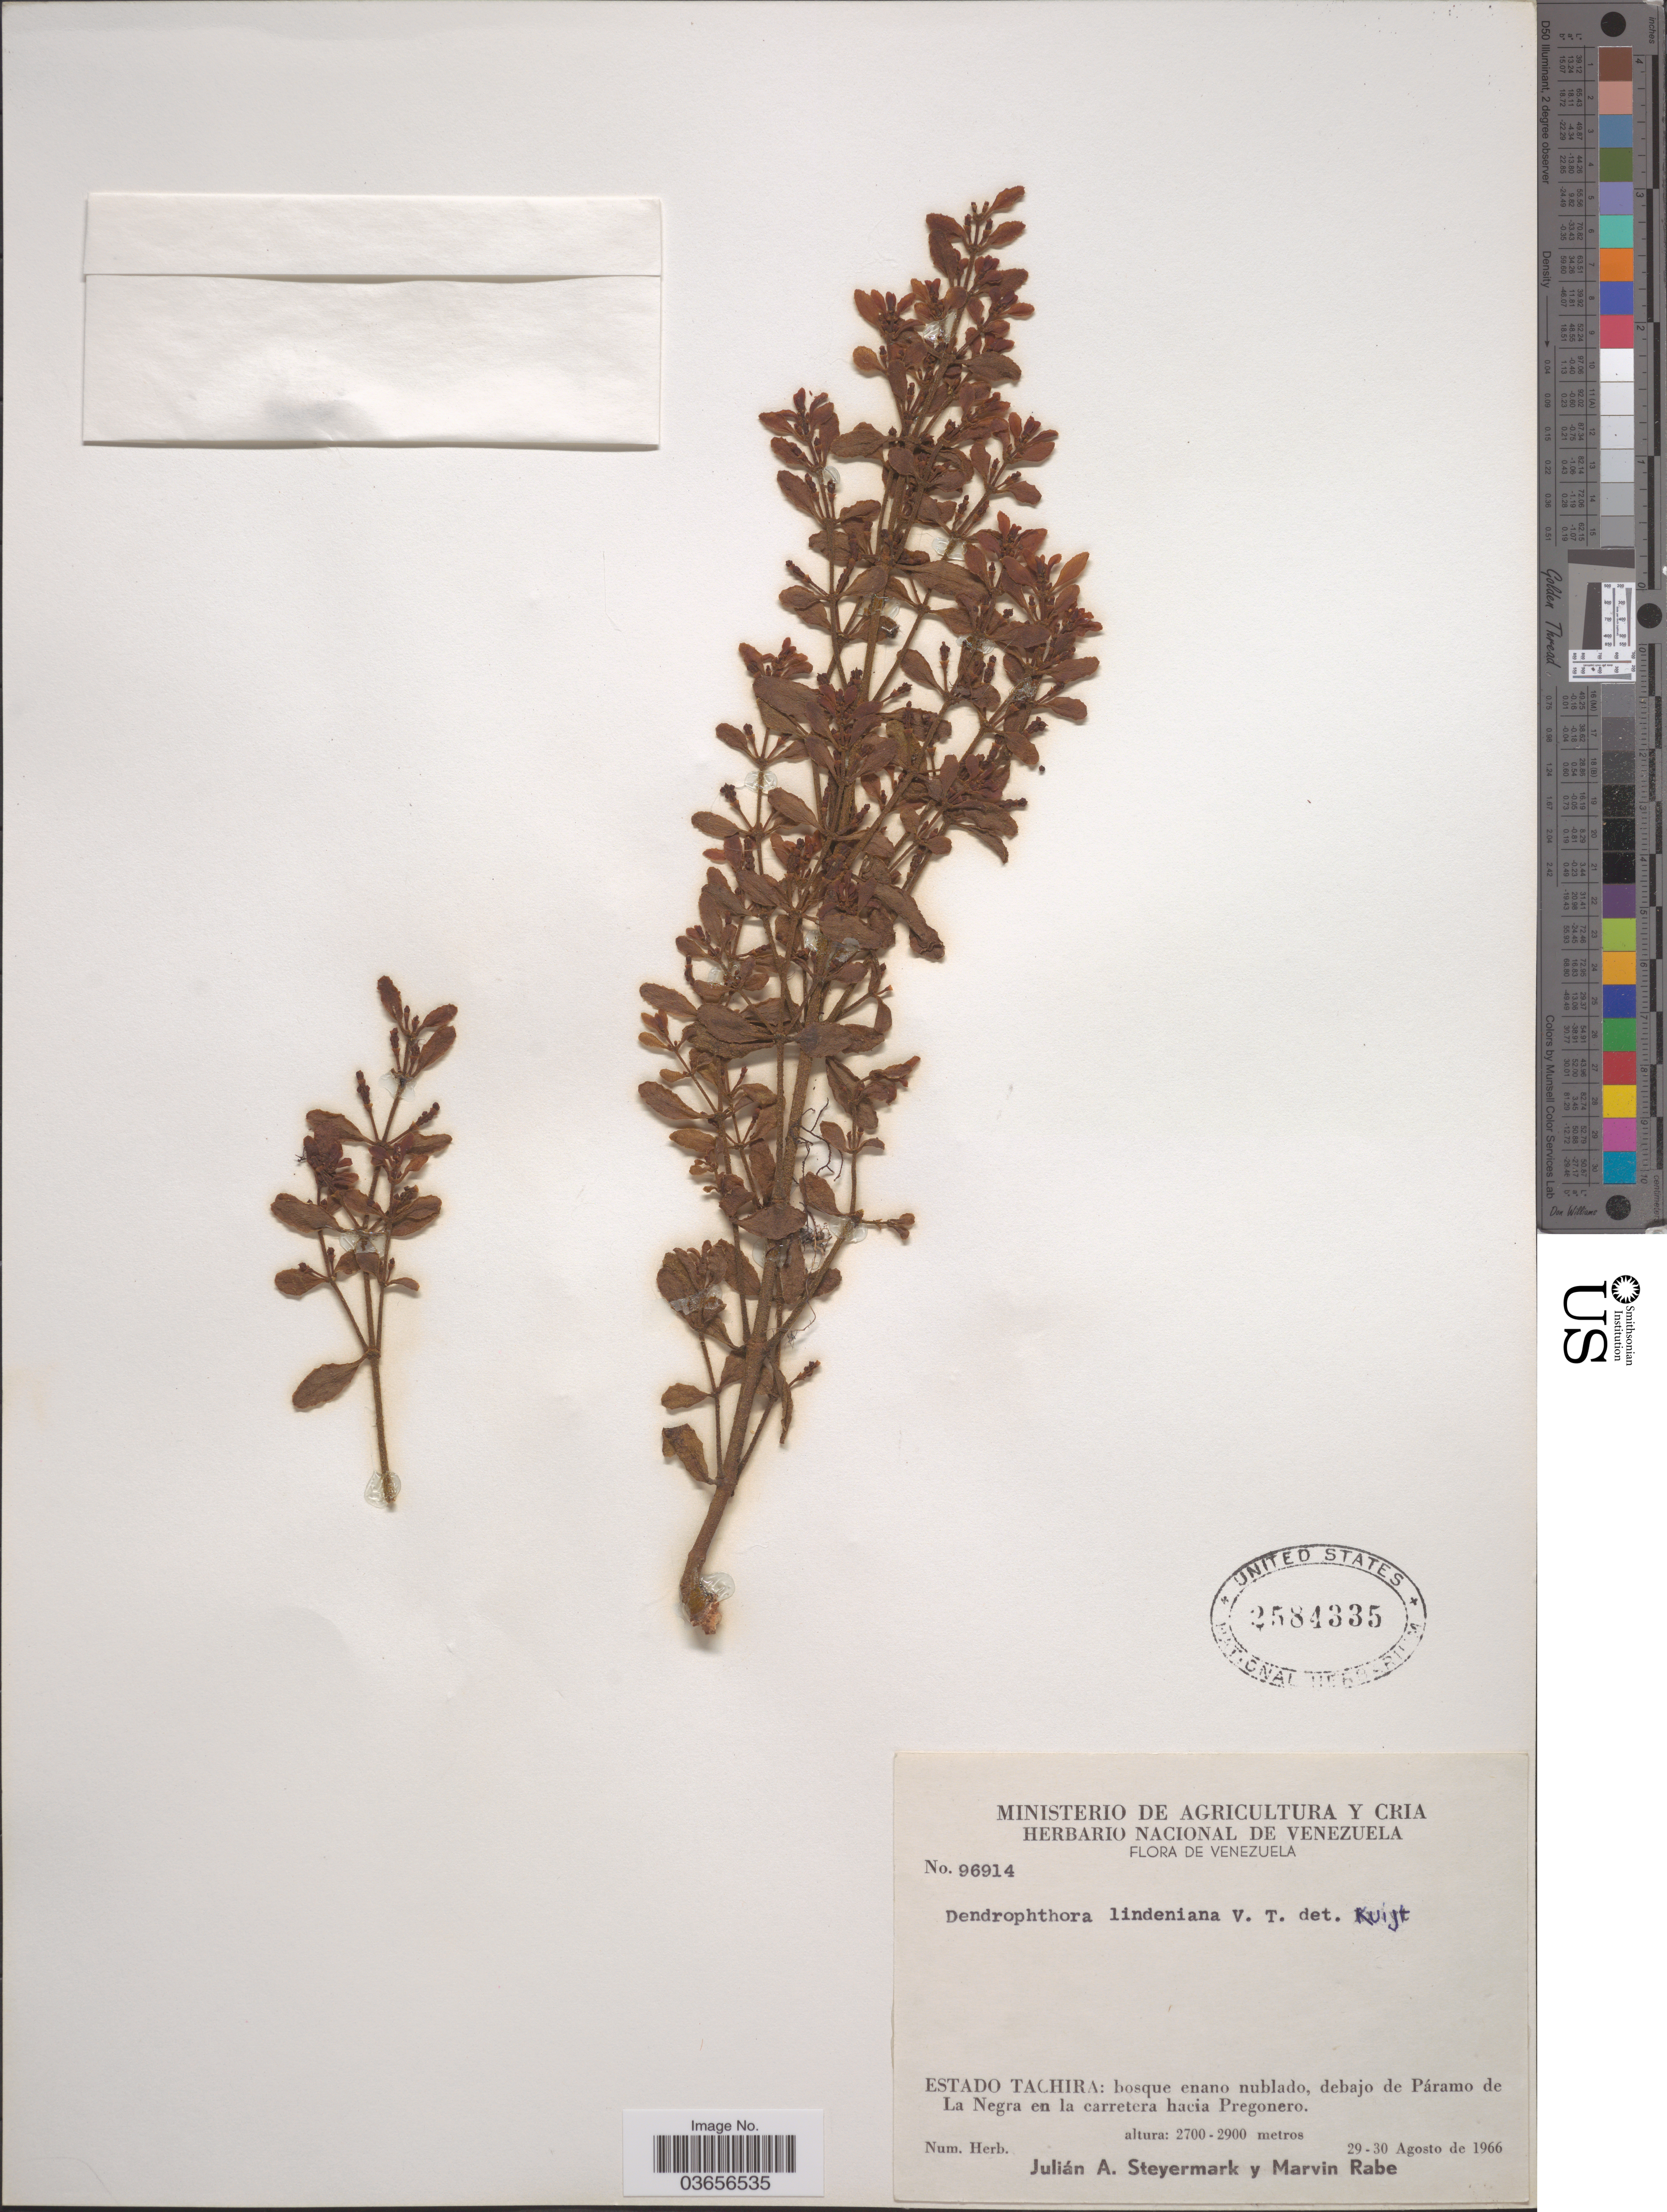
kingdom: Plantae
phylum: Tracheophyta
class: Magnoliopsida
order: Santalales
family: Viscaceae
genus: Dendrophthora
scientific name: Dendrophthora lindeniana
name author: Tiegh.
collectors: J. Steyermark & M. Rabe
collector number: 96914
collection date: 1966-08-29/1966-08-30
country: Venezuela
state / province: Tachira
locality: Bosque enano nublado, debajo de Páramo de La Negra en la carretera hacia Pregonero.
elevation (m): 2700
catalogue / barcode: US 2584335